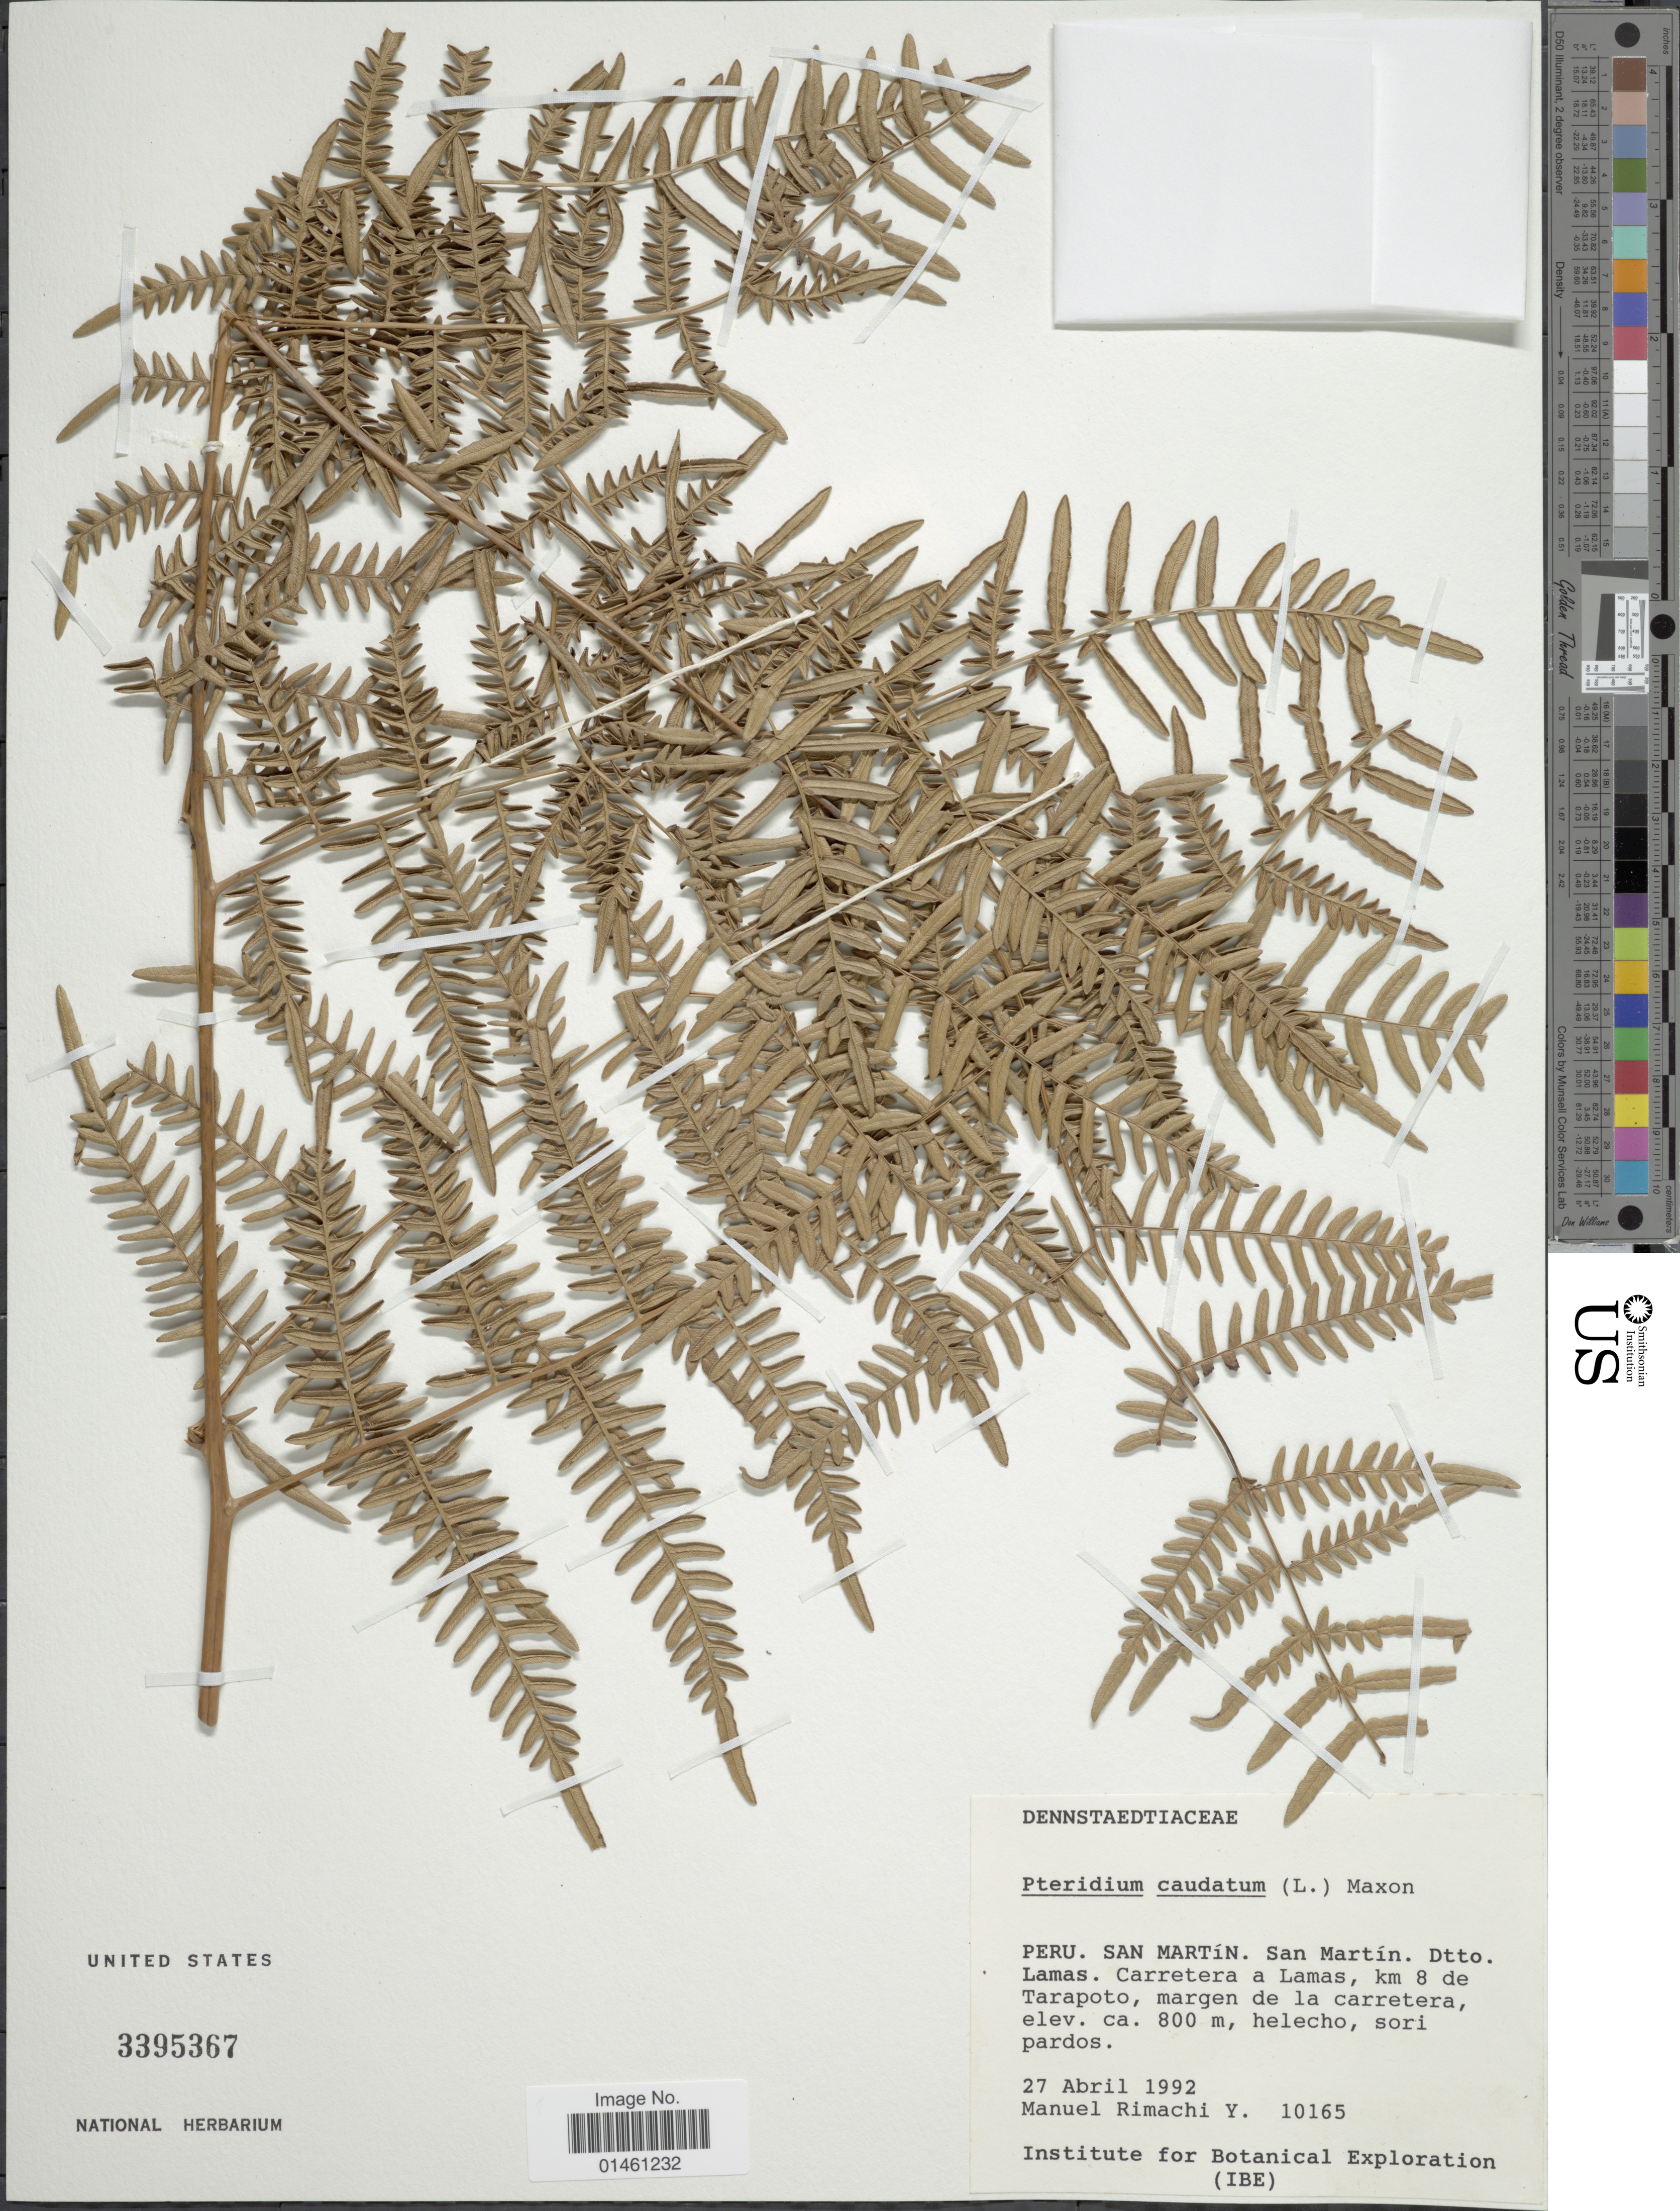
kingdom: Plantae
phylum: Tracheophyta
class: Polypodiopsida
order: Polypodiales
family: Dennstaedtiaceae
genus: Pteridium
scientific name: Pteridium caudatum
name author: (L.) Maxon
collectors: M. Rimachi Y.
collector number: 10165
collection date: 1992-04-27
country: Peru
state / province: San Martín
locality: Peru San Martin, San Martin Dtto. Lamas, Carretera a Lamas, km 8 de Tarapoto, margen de la Carretera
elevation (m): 800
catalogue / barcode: US 3395367